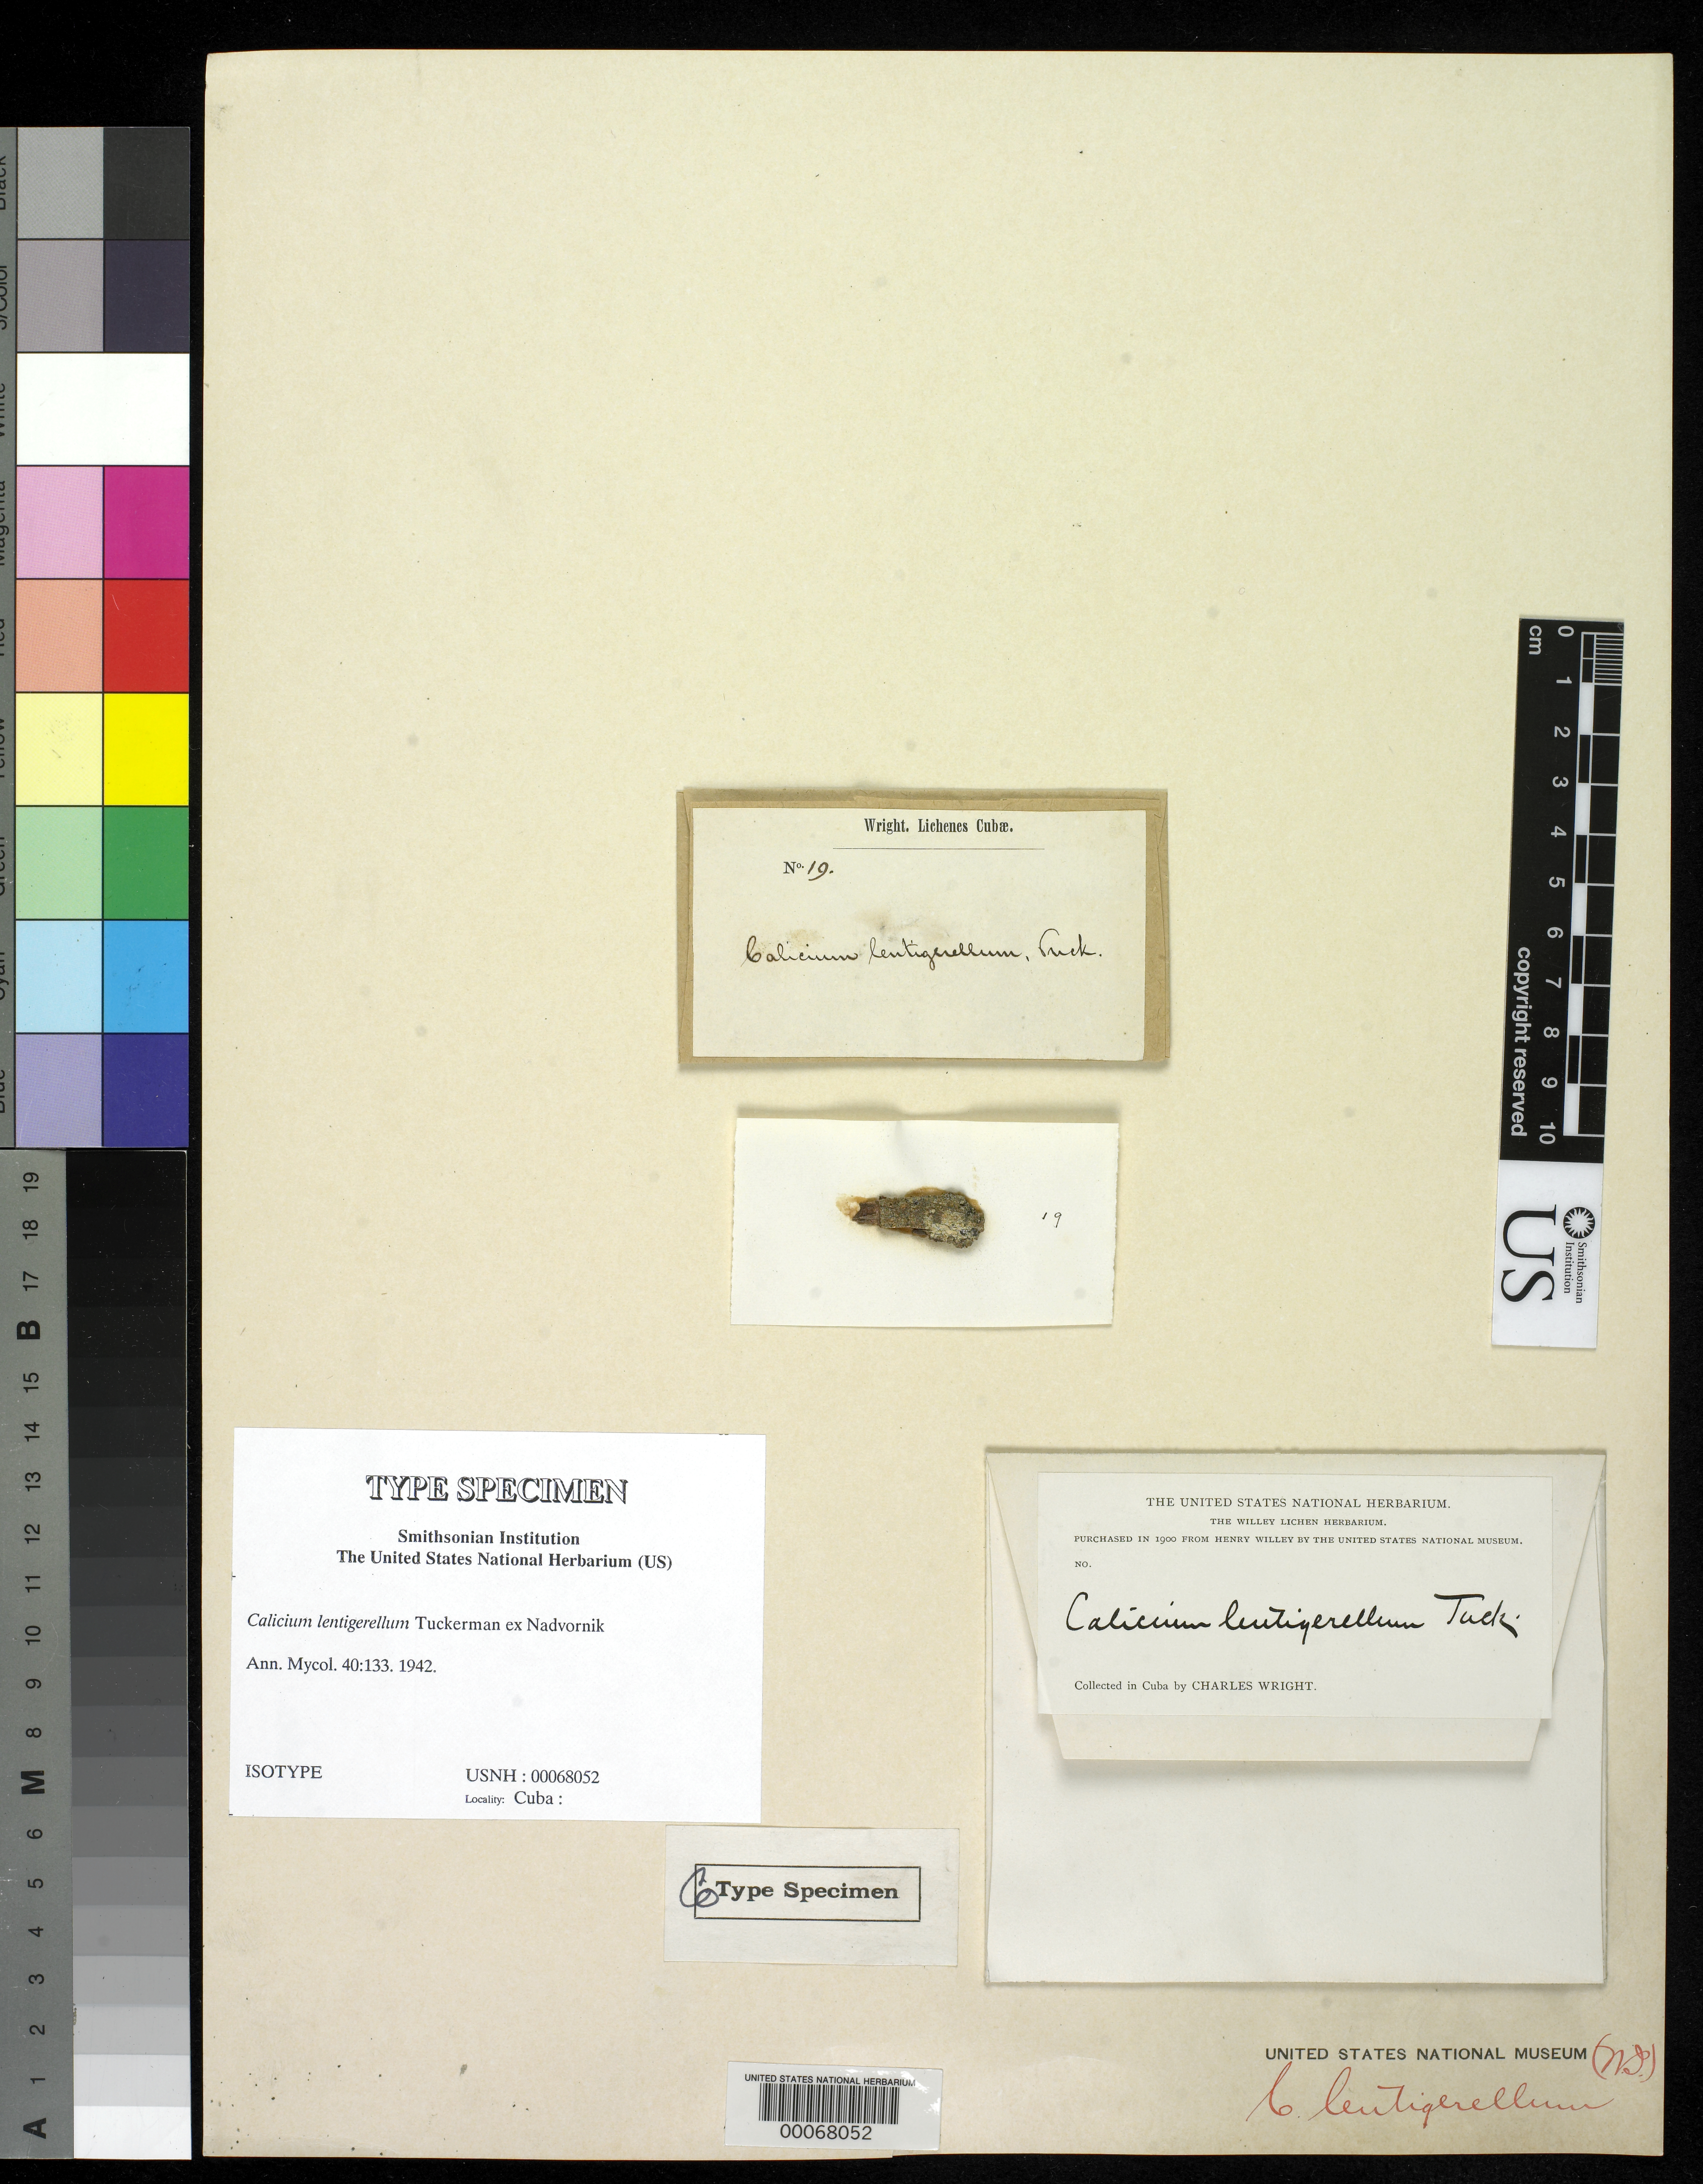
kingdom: Fungi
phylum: Ascomycota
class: Lecanoromycetes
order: Caliciales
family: Caliciaceae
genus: Calicium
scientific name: Calicium lentigerellum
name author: Tuck. ex Nadvornik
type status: Isotype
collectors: C. Wright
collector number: Lich. Cub. #19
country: Cuba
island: Greater Antilles